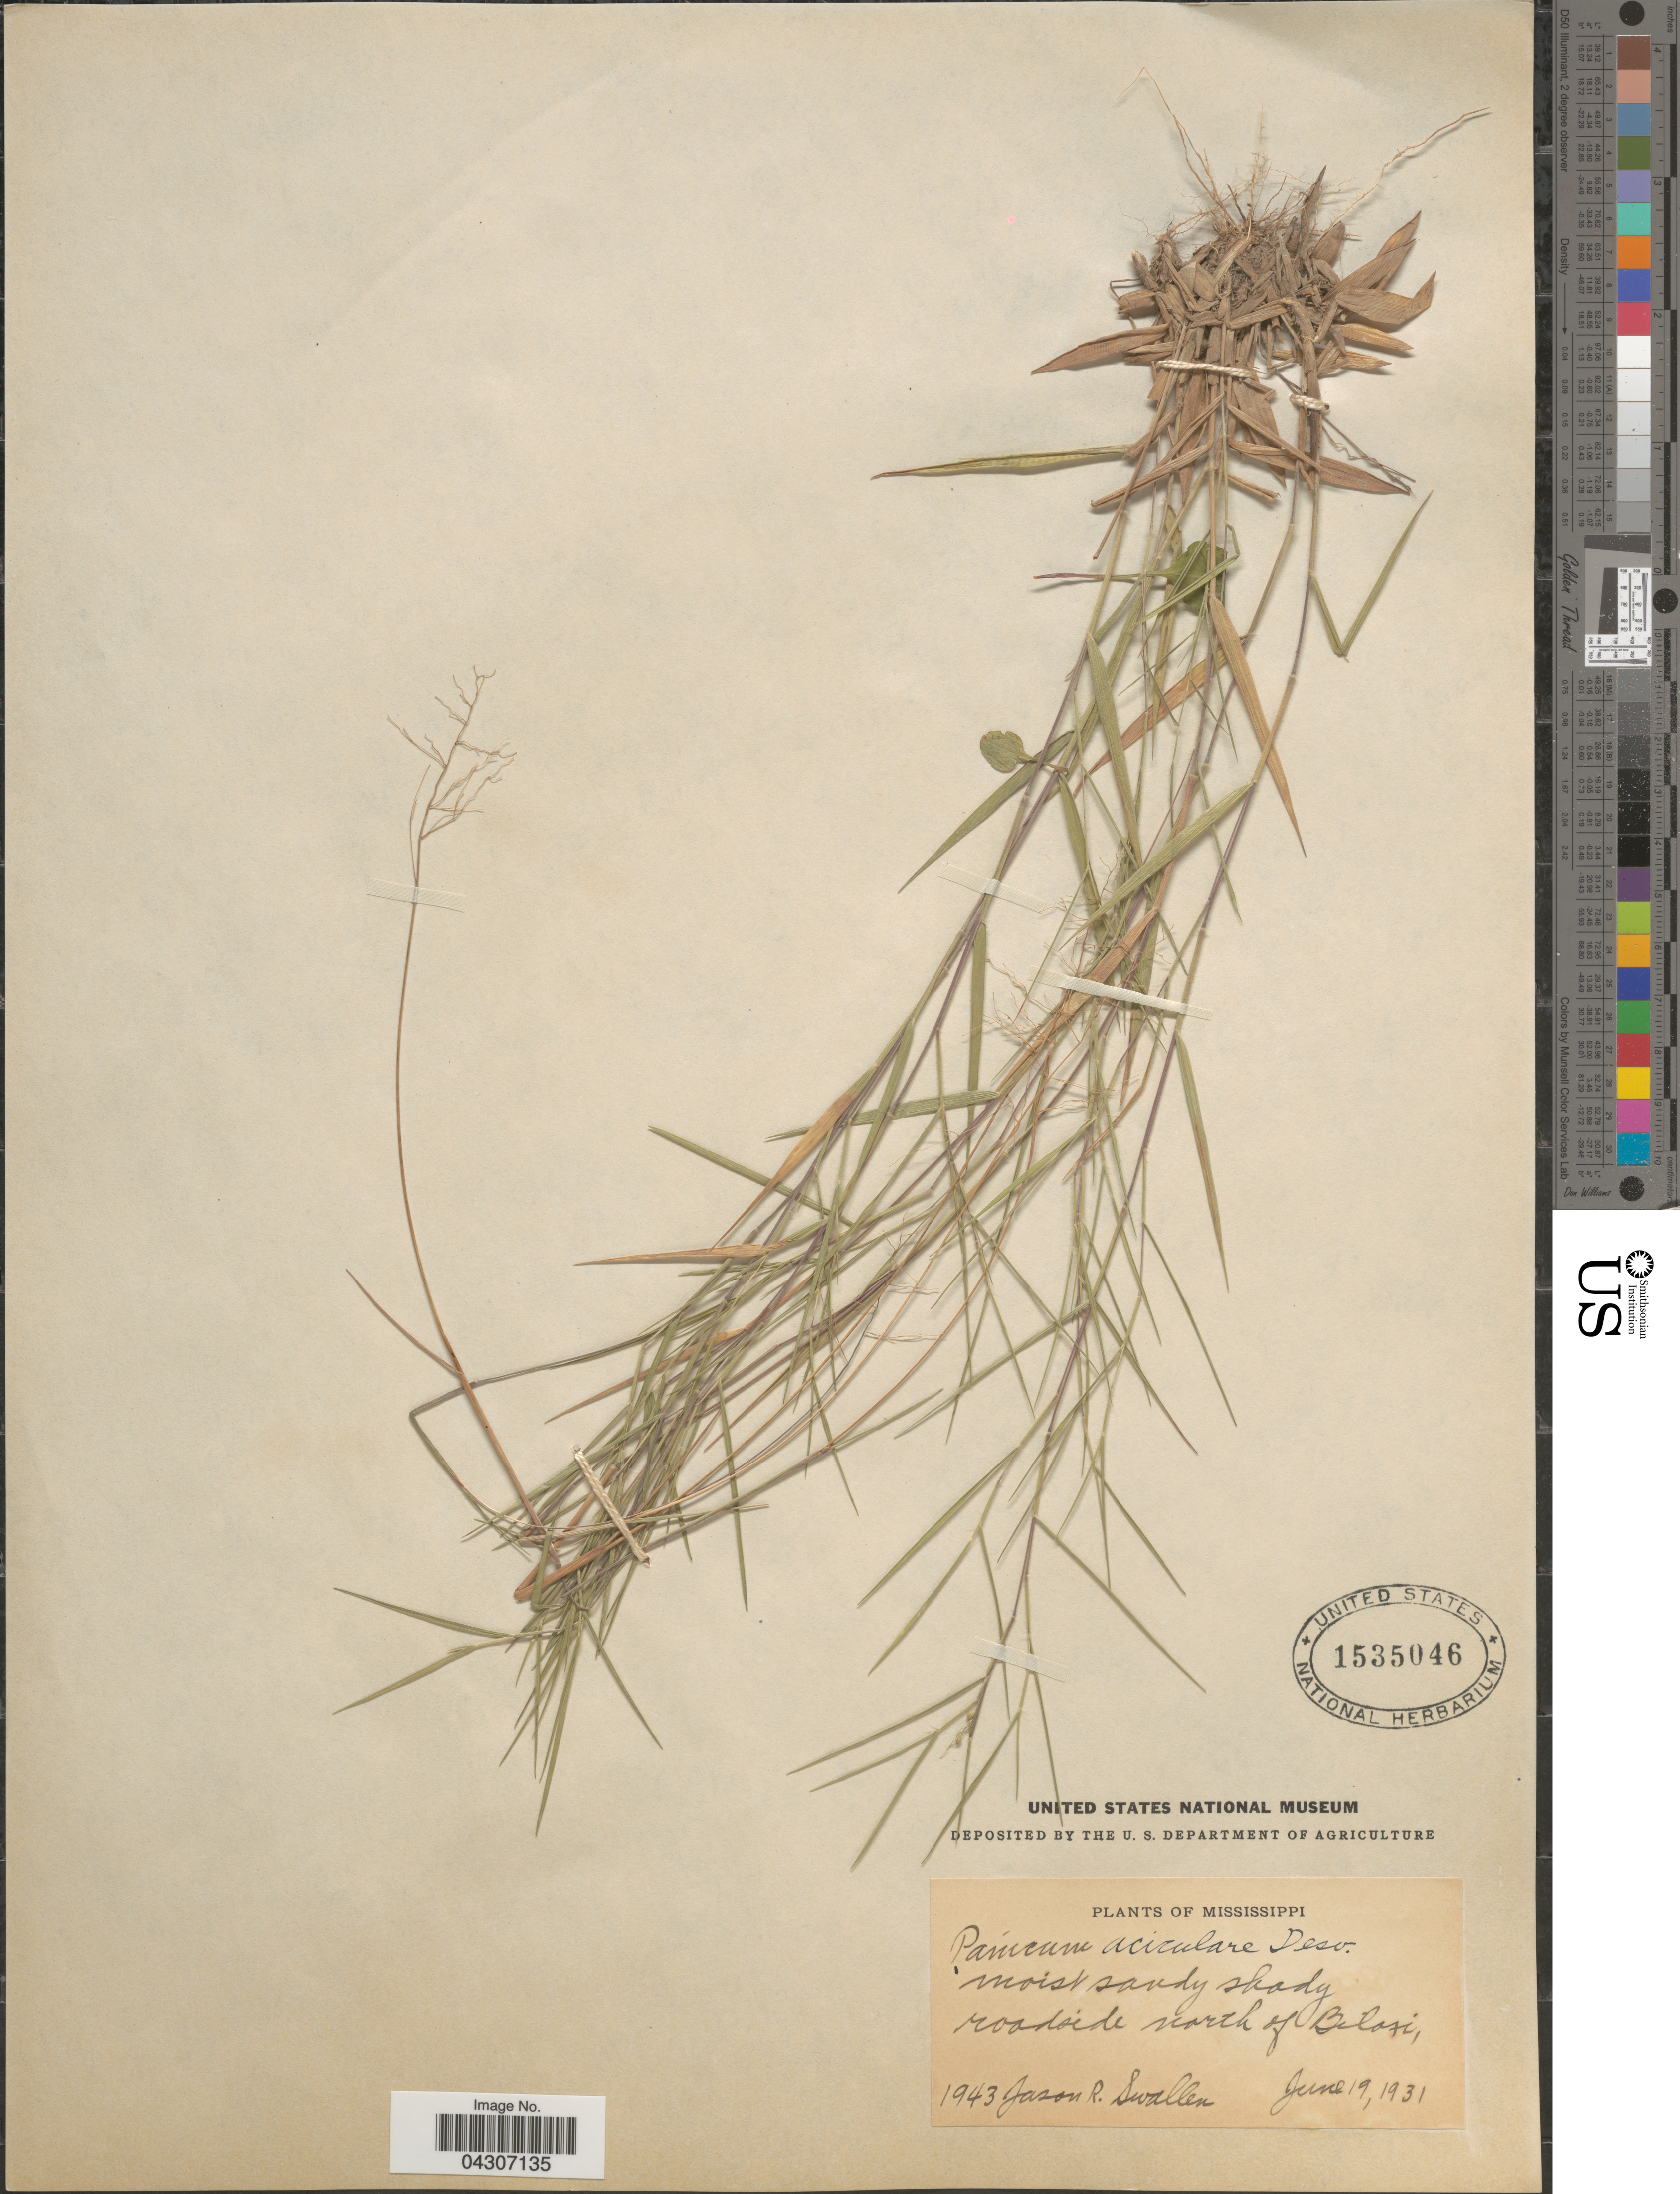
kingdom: Plantae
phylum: Tracheophyta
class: Liliopsida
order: Poales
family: Poaceae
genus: Dichanthelium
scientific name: Dichanthelium aciculare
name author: (Desv. ex Poir.) Gould & C.A. Clark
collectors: J. R. Swallen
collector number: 1943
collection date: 1931-06-19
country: United States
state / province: Mississippi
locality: Roadside north of Biloxi.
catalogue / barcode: US 1535046